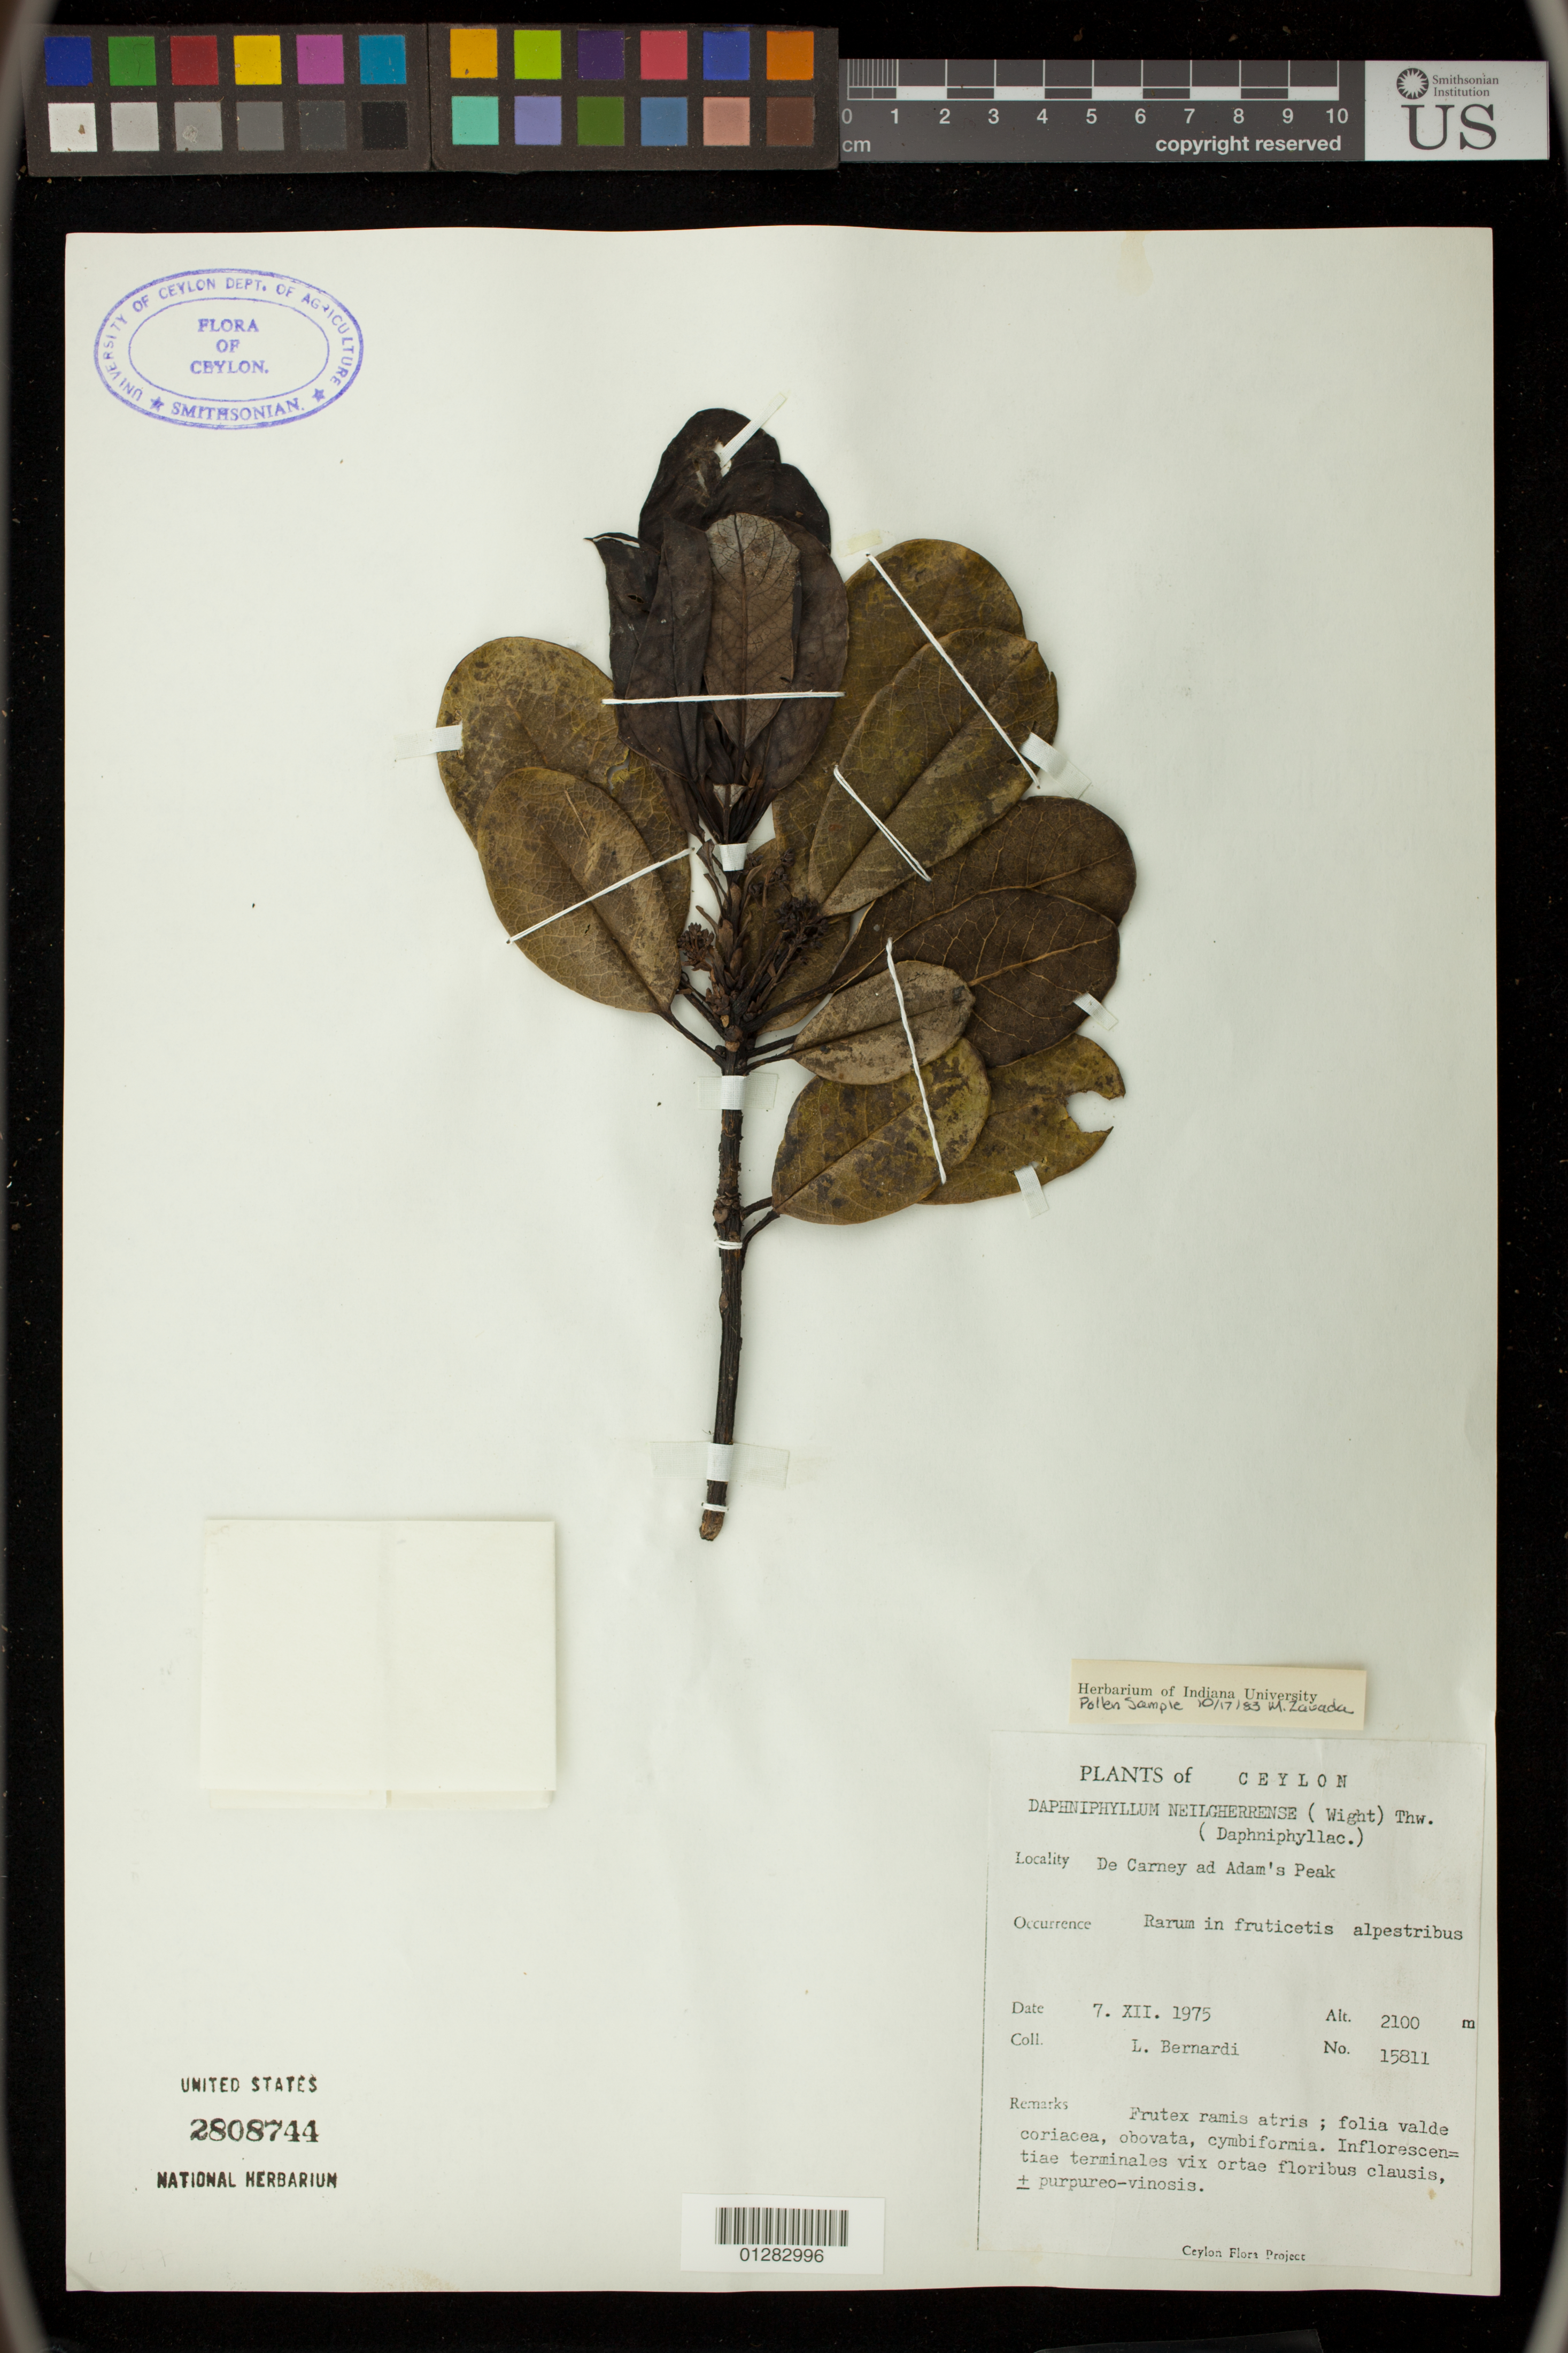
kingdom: Plantae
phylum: Tracheophyta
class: Magnoliopsida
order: Saxifragales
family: Daphniphyllaceae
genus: Daphniphyllum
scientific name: Daphniphyllum glaucescens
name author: Blume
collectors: L. Bernardi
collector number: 15811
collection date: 1975-12-07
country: Sri Lanka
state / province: Sabaragamuwa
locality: De Carney ad Adam's Peak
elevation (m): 640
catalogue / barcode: US 2808744